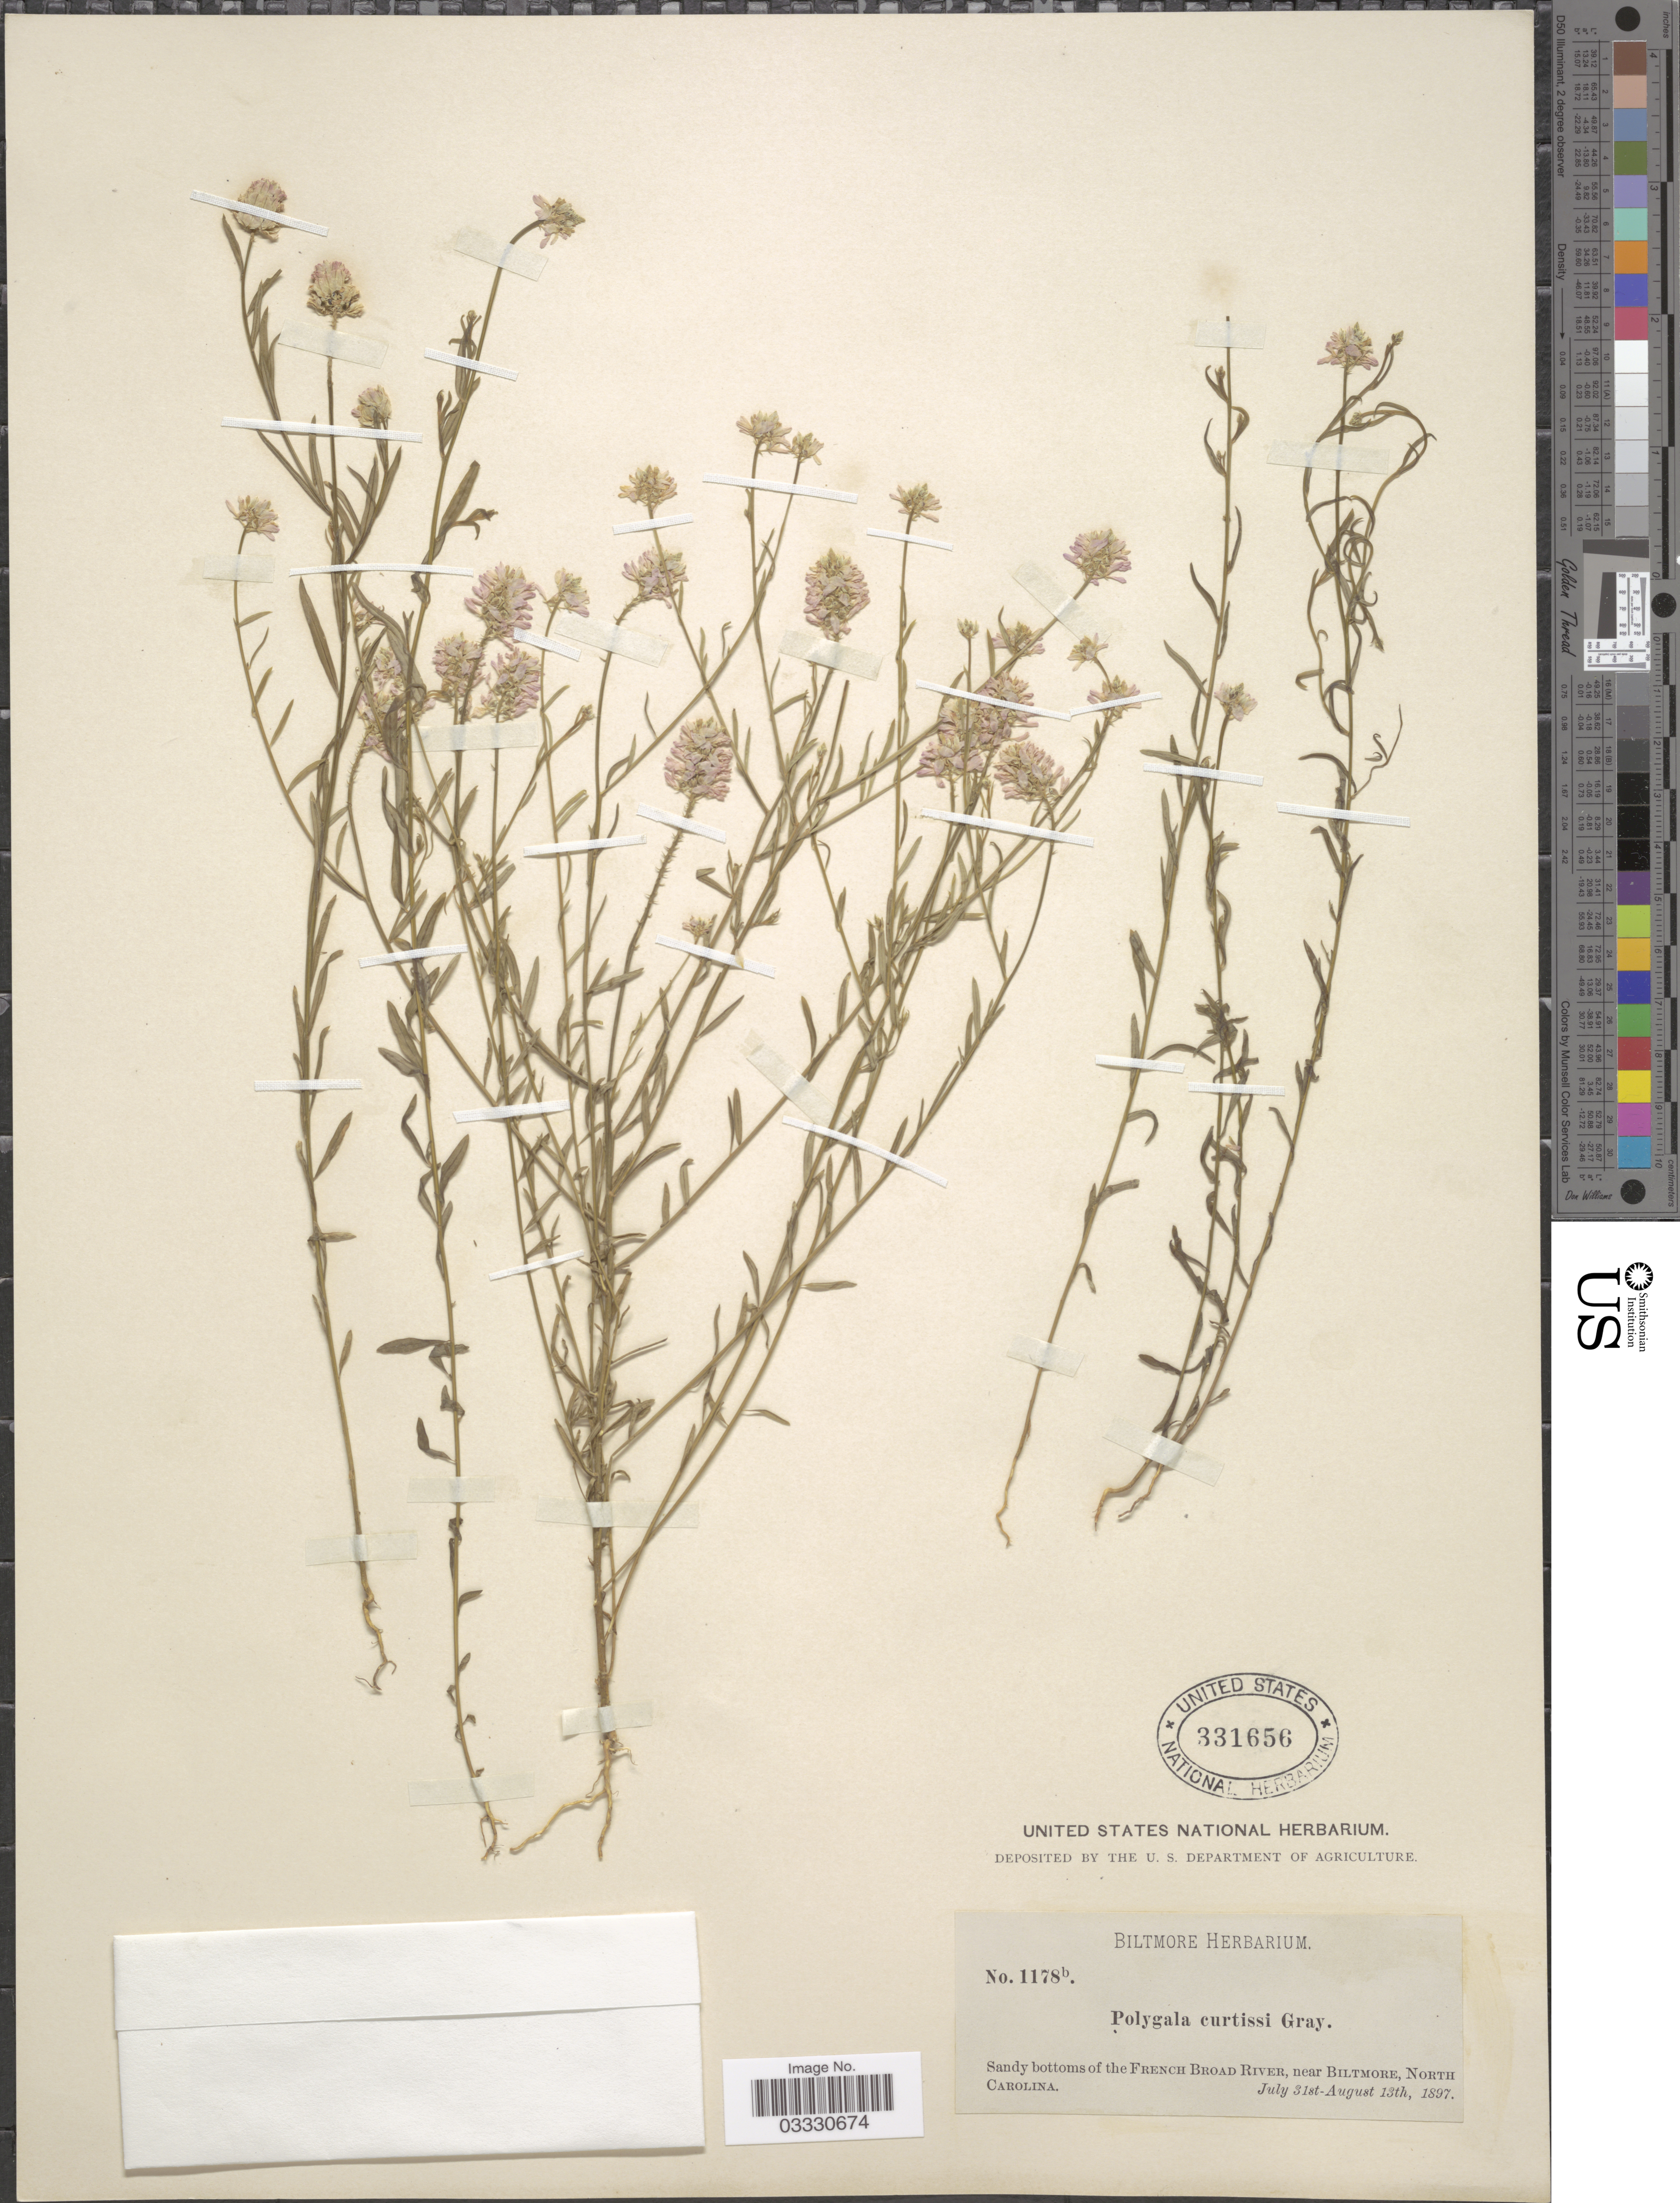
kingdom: Plantae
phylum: Tracheophyta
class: Magnoliopsida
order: Fabales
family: Polygalaceae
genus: Polygala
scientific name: Polygala curtissii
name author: A. Gray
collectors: ex herb. Biltmore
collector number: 1178b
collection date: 1897-07-31/1897-08-13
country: United States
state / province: North Carolina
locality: Sandy bottoms of the French Broad River, near Biltmore.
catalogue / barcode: US 331656